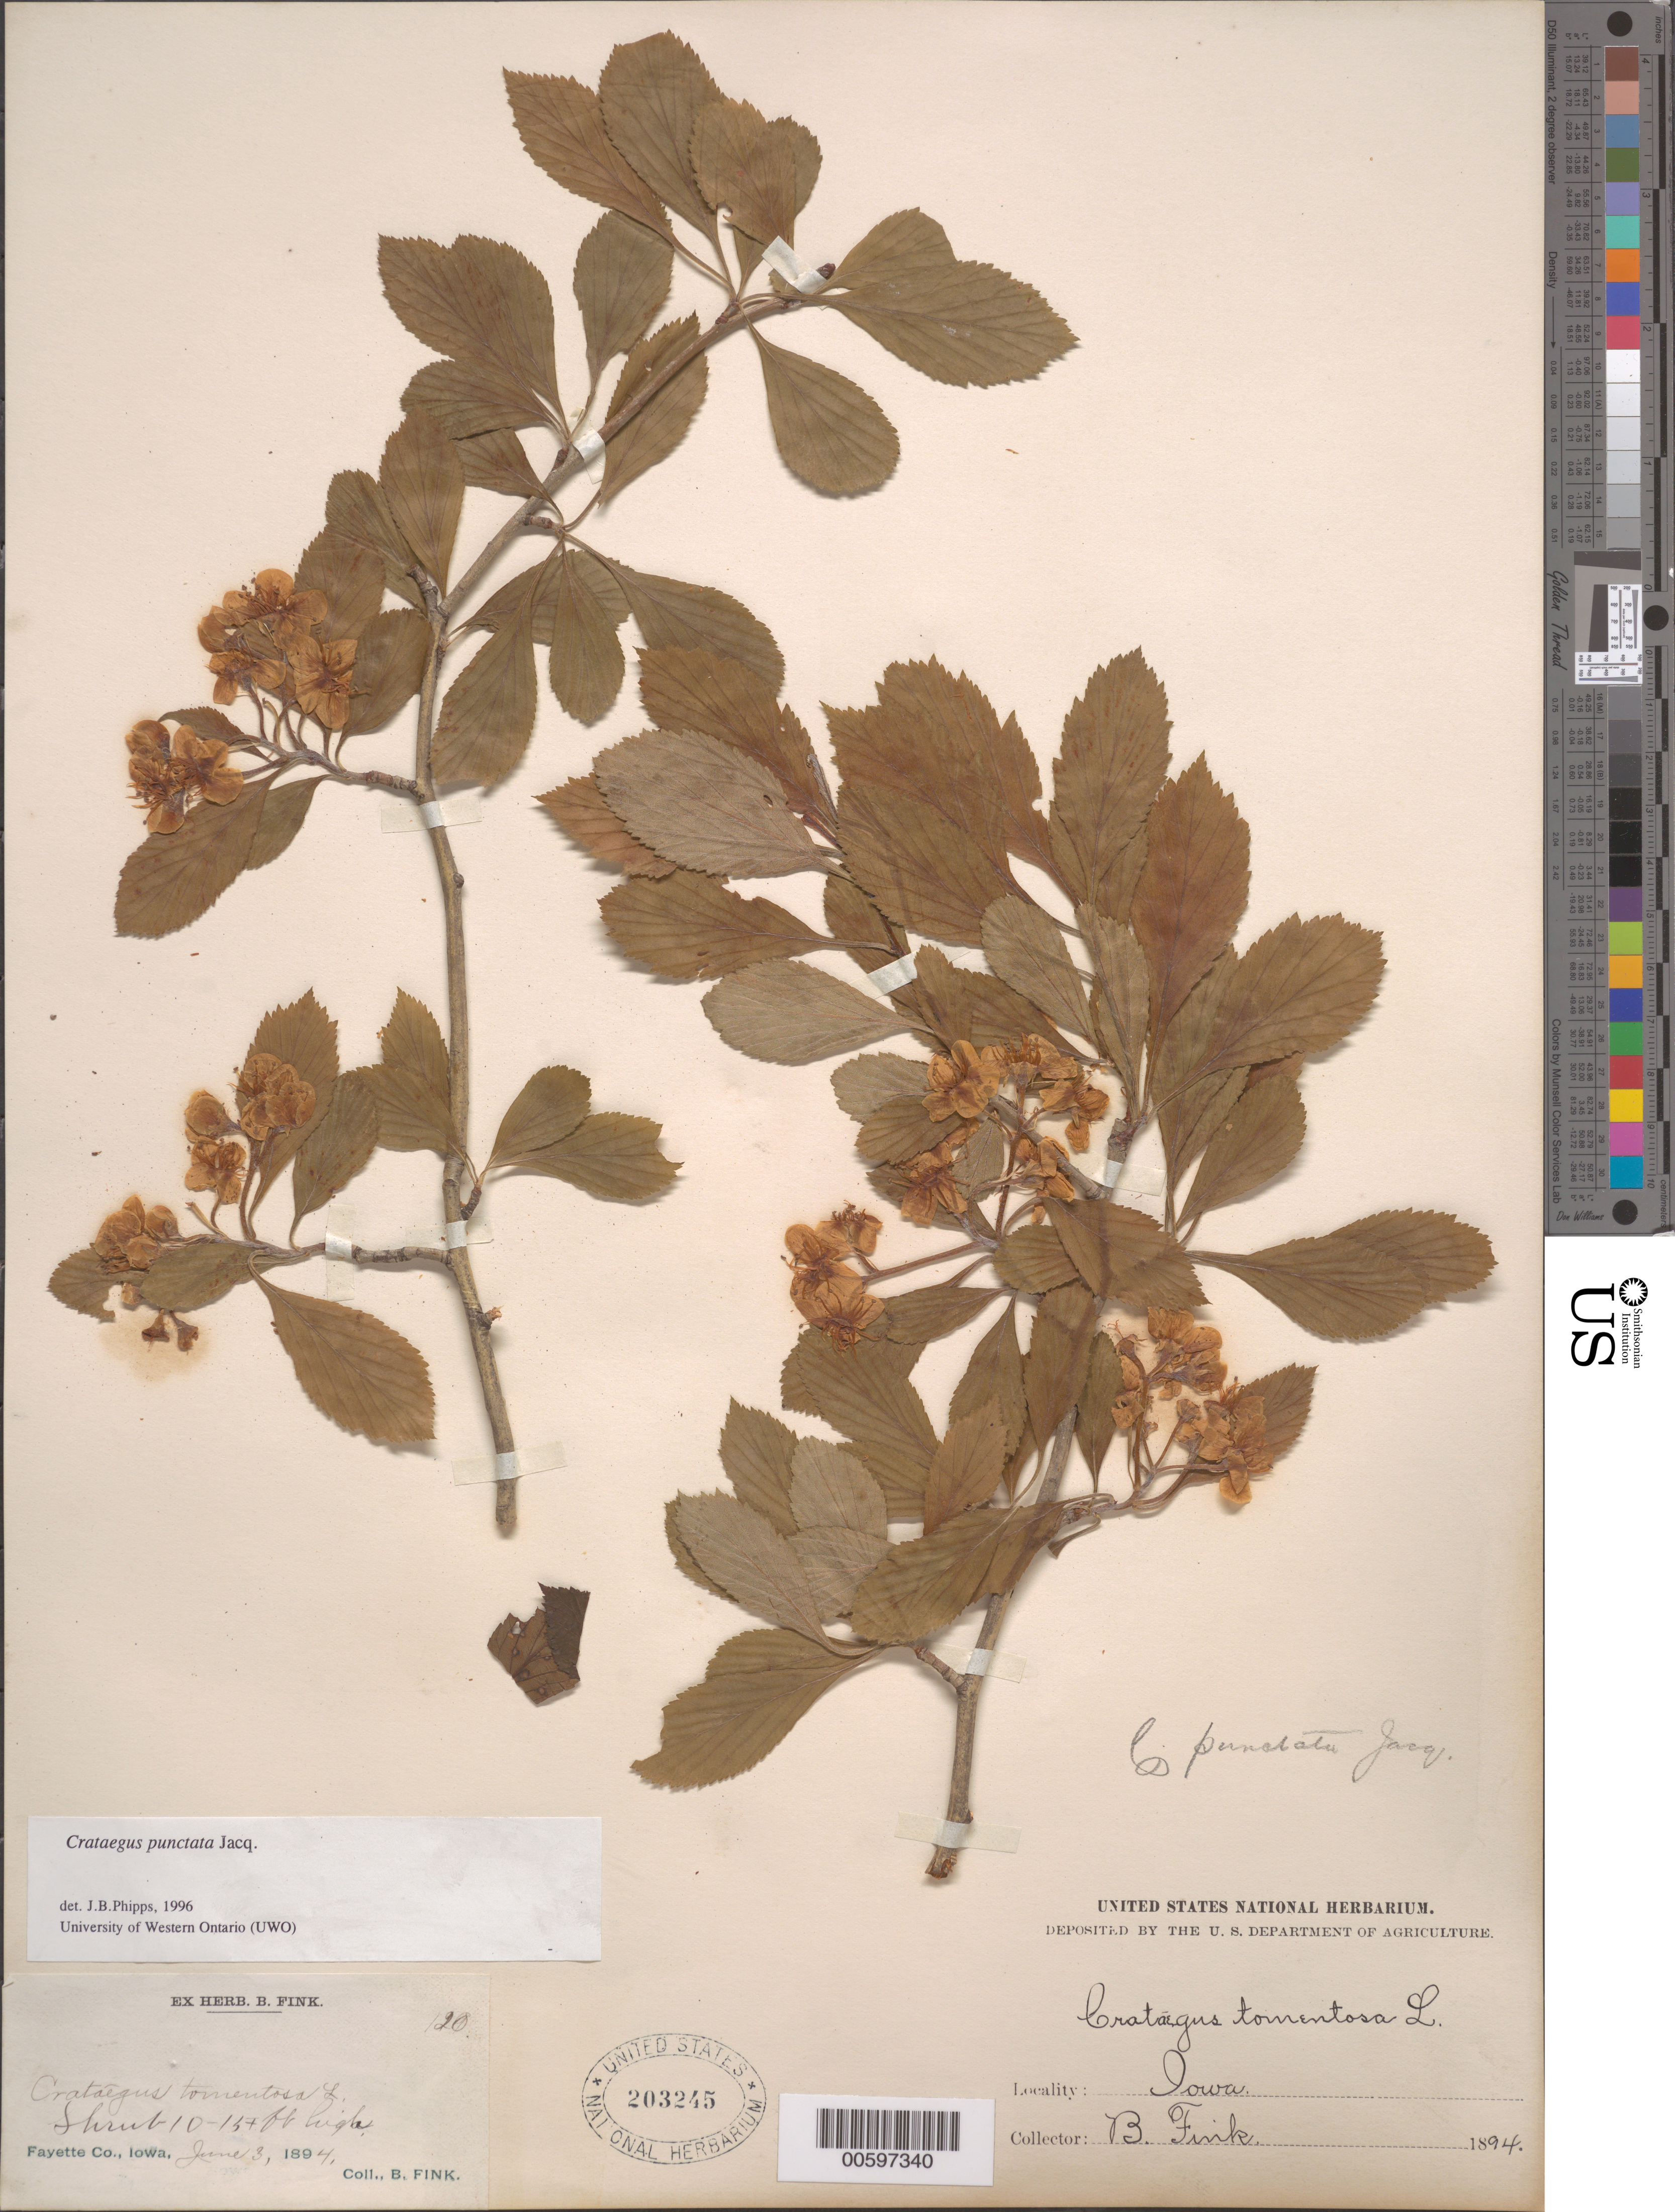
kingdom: Plantae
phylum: Tracheophyta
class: Magnoliopsida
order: Rosales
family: Rosaceae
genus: Crataegus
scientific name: Crataegus punctata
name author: Jacq.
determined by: Phipps, James B., (UWO), University of Western Ontario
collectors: B. Fink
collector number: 120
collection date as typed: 03 Jun 1894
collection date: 1894-06-03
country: United States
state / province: Iowa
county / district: Fayette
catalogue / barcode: US 203245